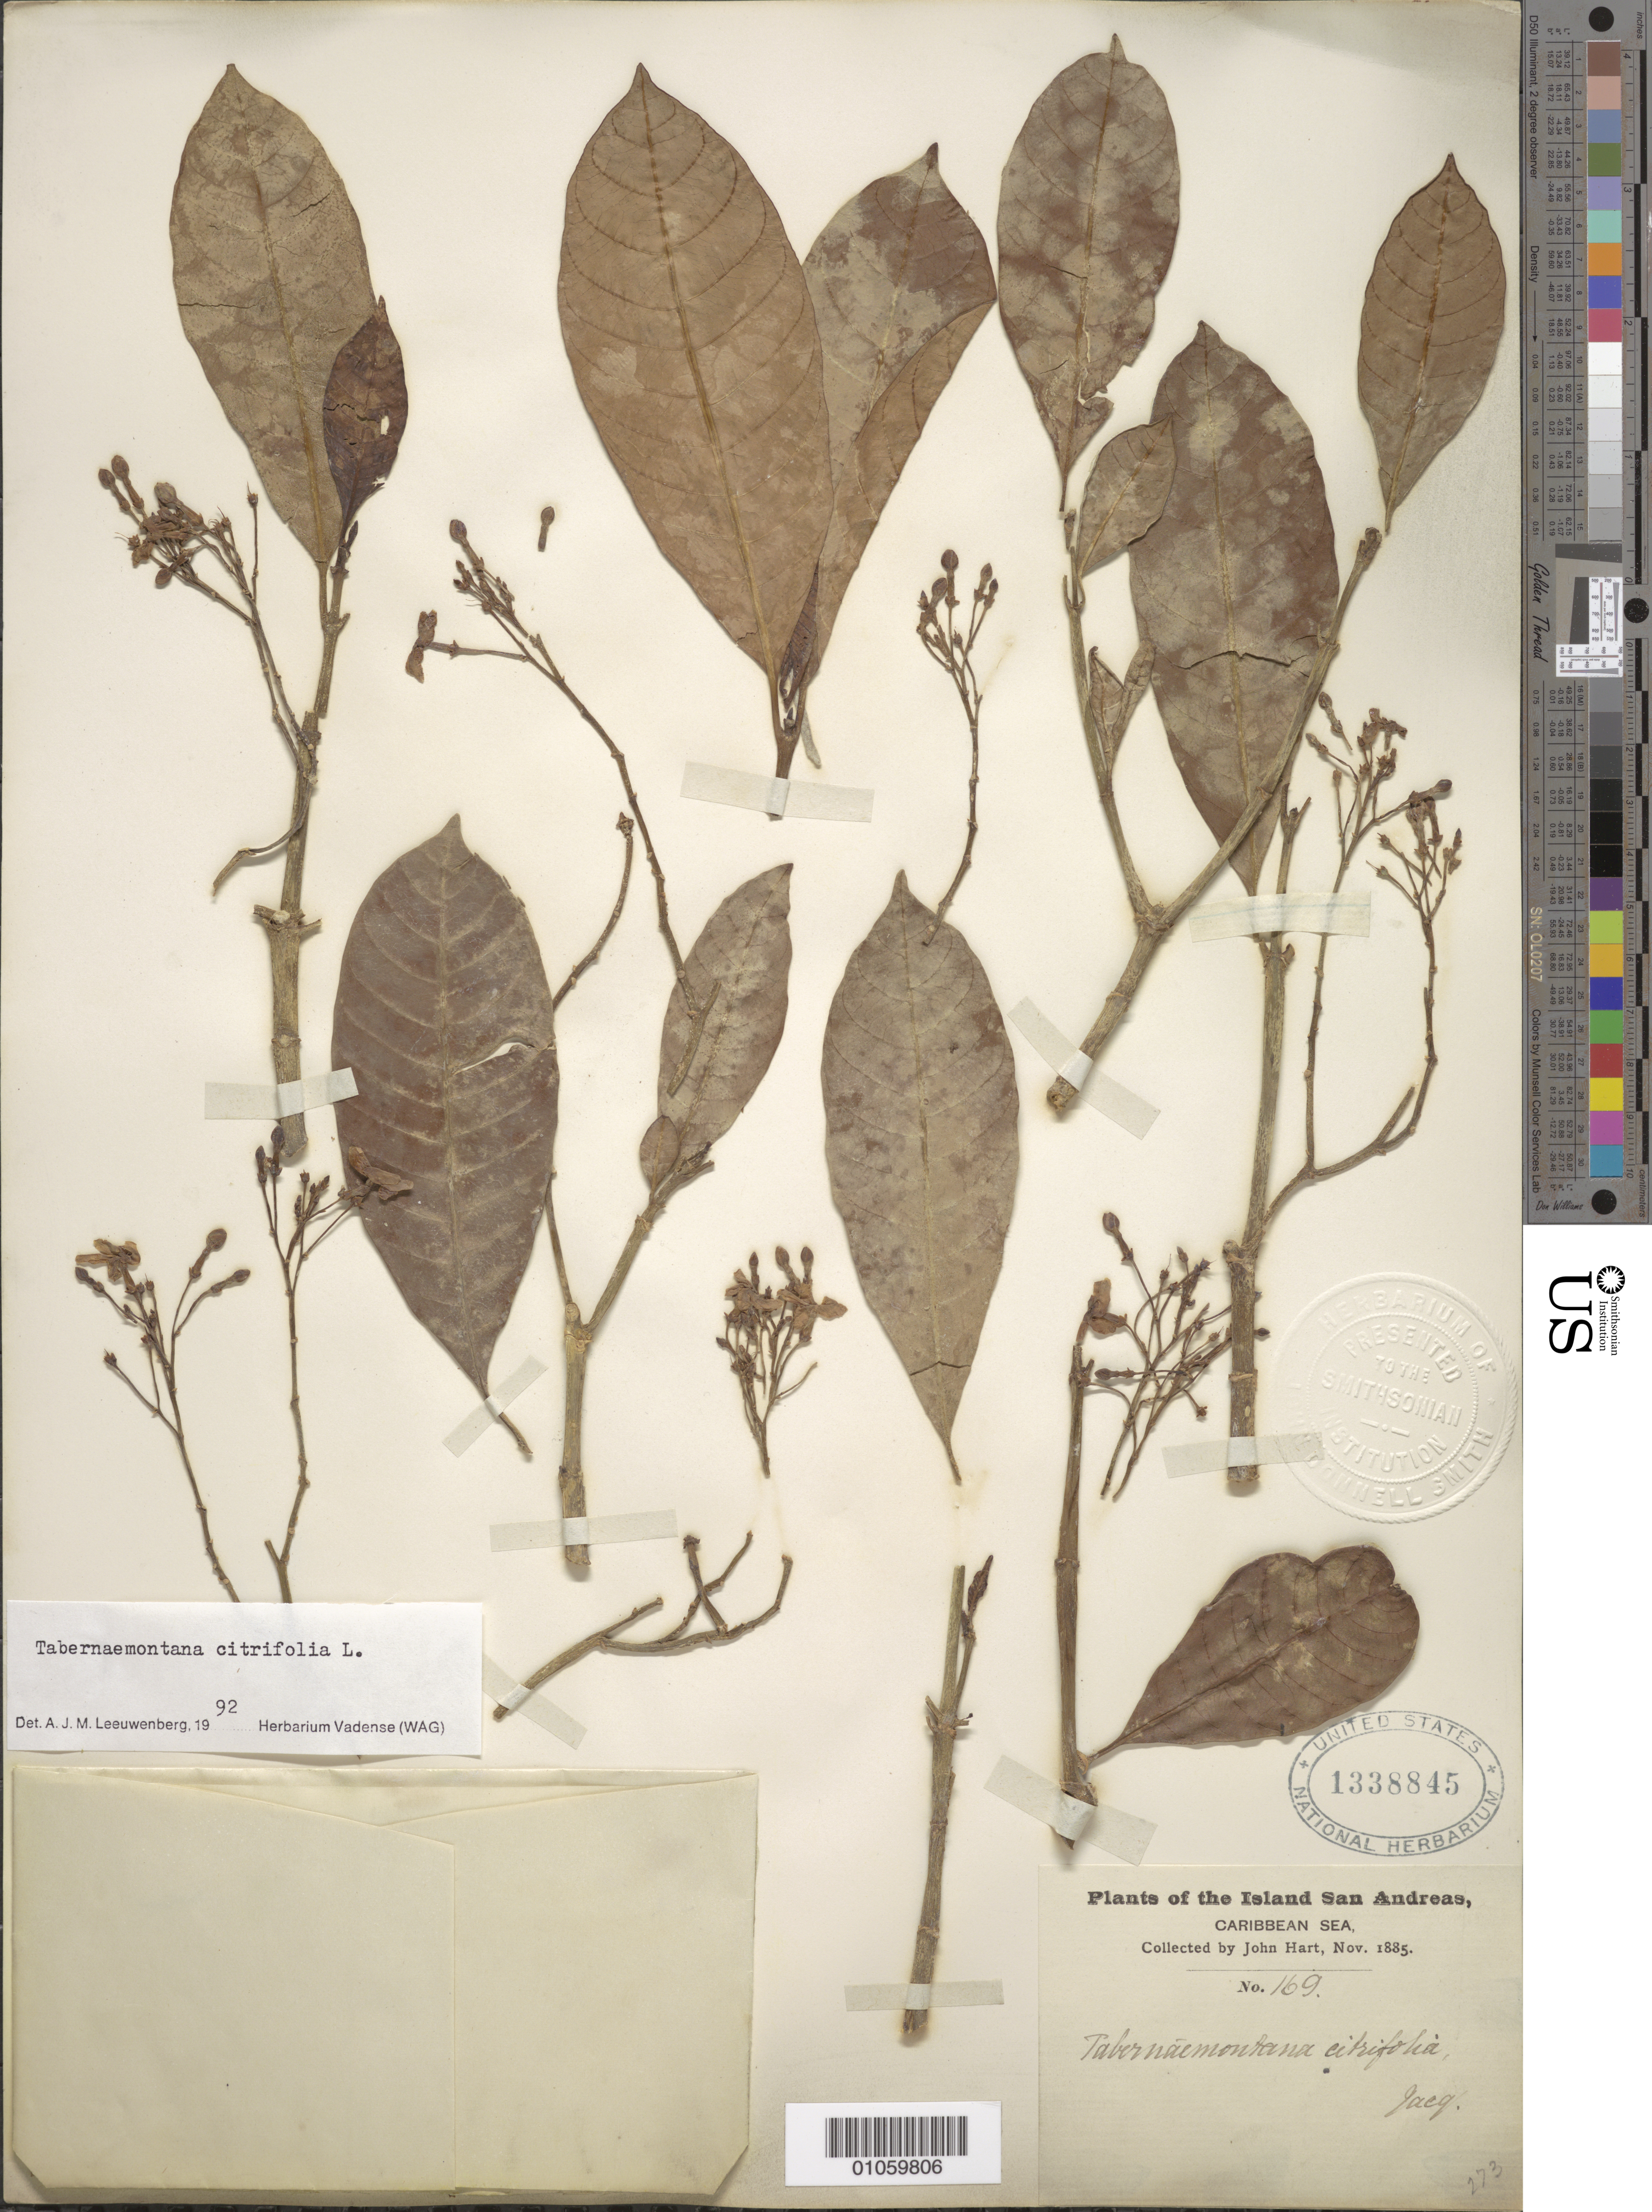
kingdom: Plantae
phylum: Tracheophyta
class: Magnoliopsida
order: Gentianales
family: Apocynaceae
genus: Tabernaemontana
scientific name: Tabernaemontana citrifolia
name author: L.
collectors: J. Hart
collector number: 169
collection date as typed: Nov 1885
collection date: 1885-11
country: Colombia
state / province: San Andrés Y Providencia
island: San Andres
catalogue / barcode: US 1338845